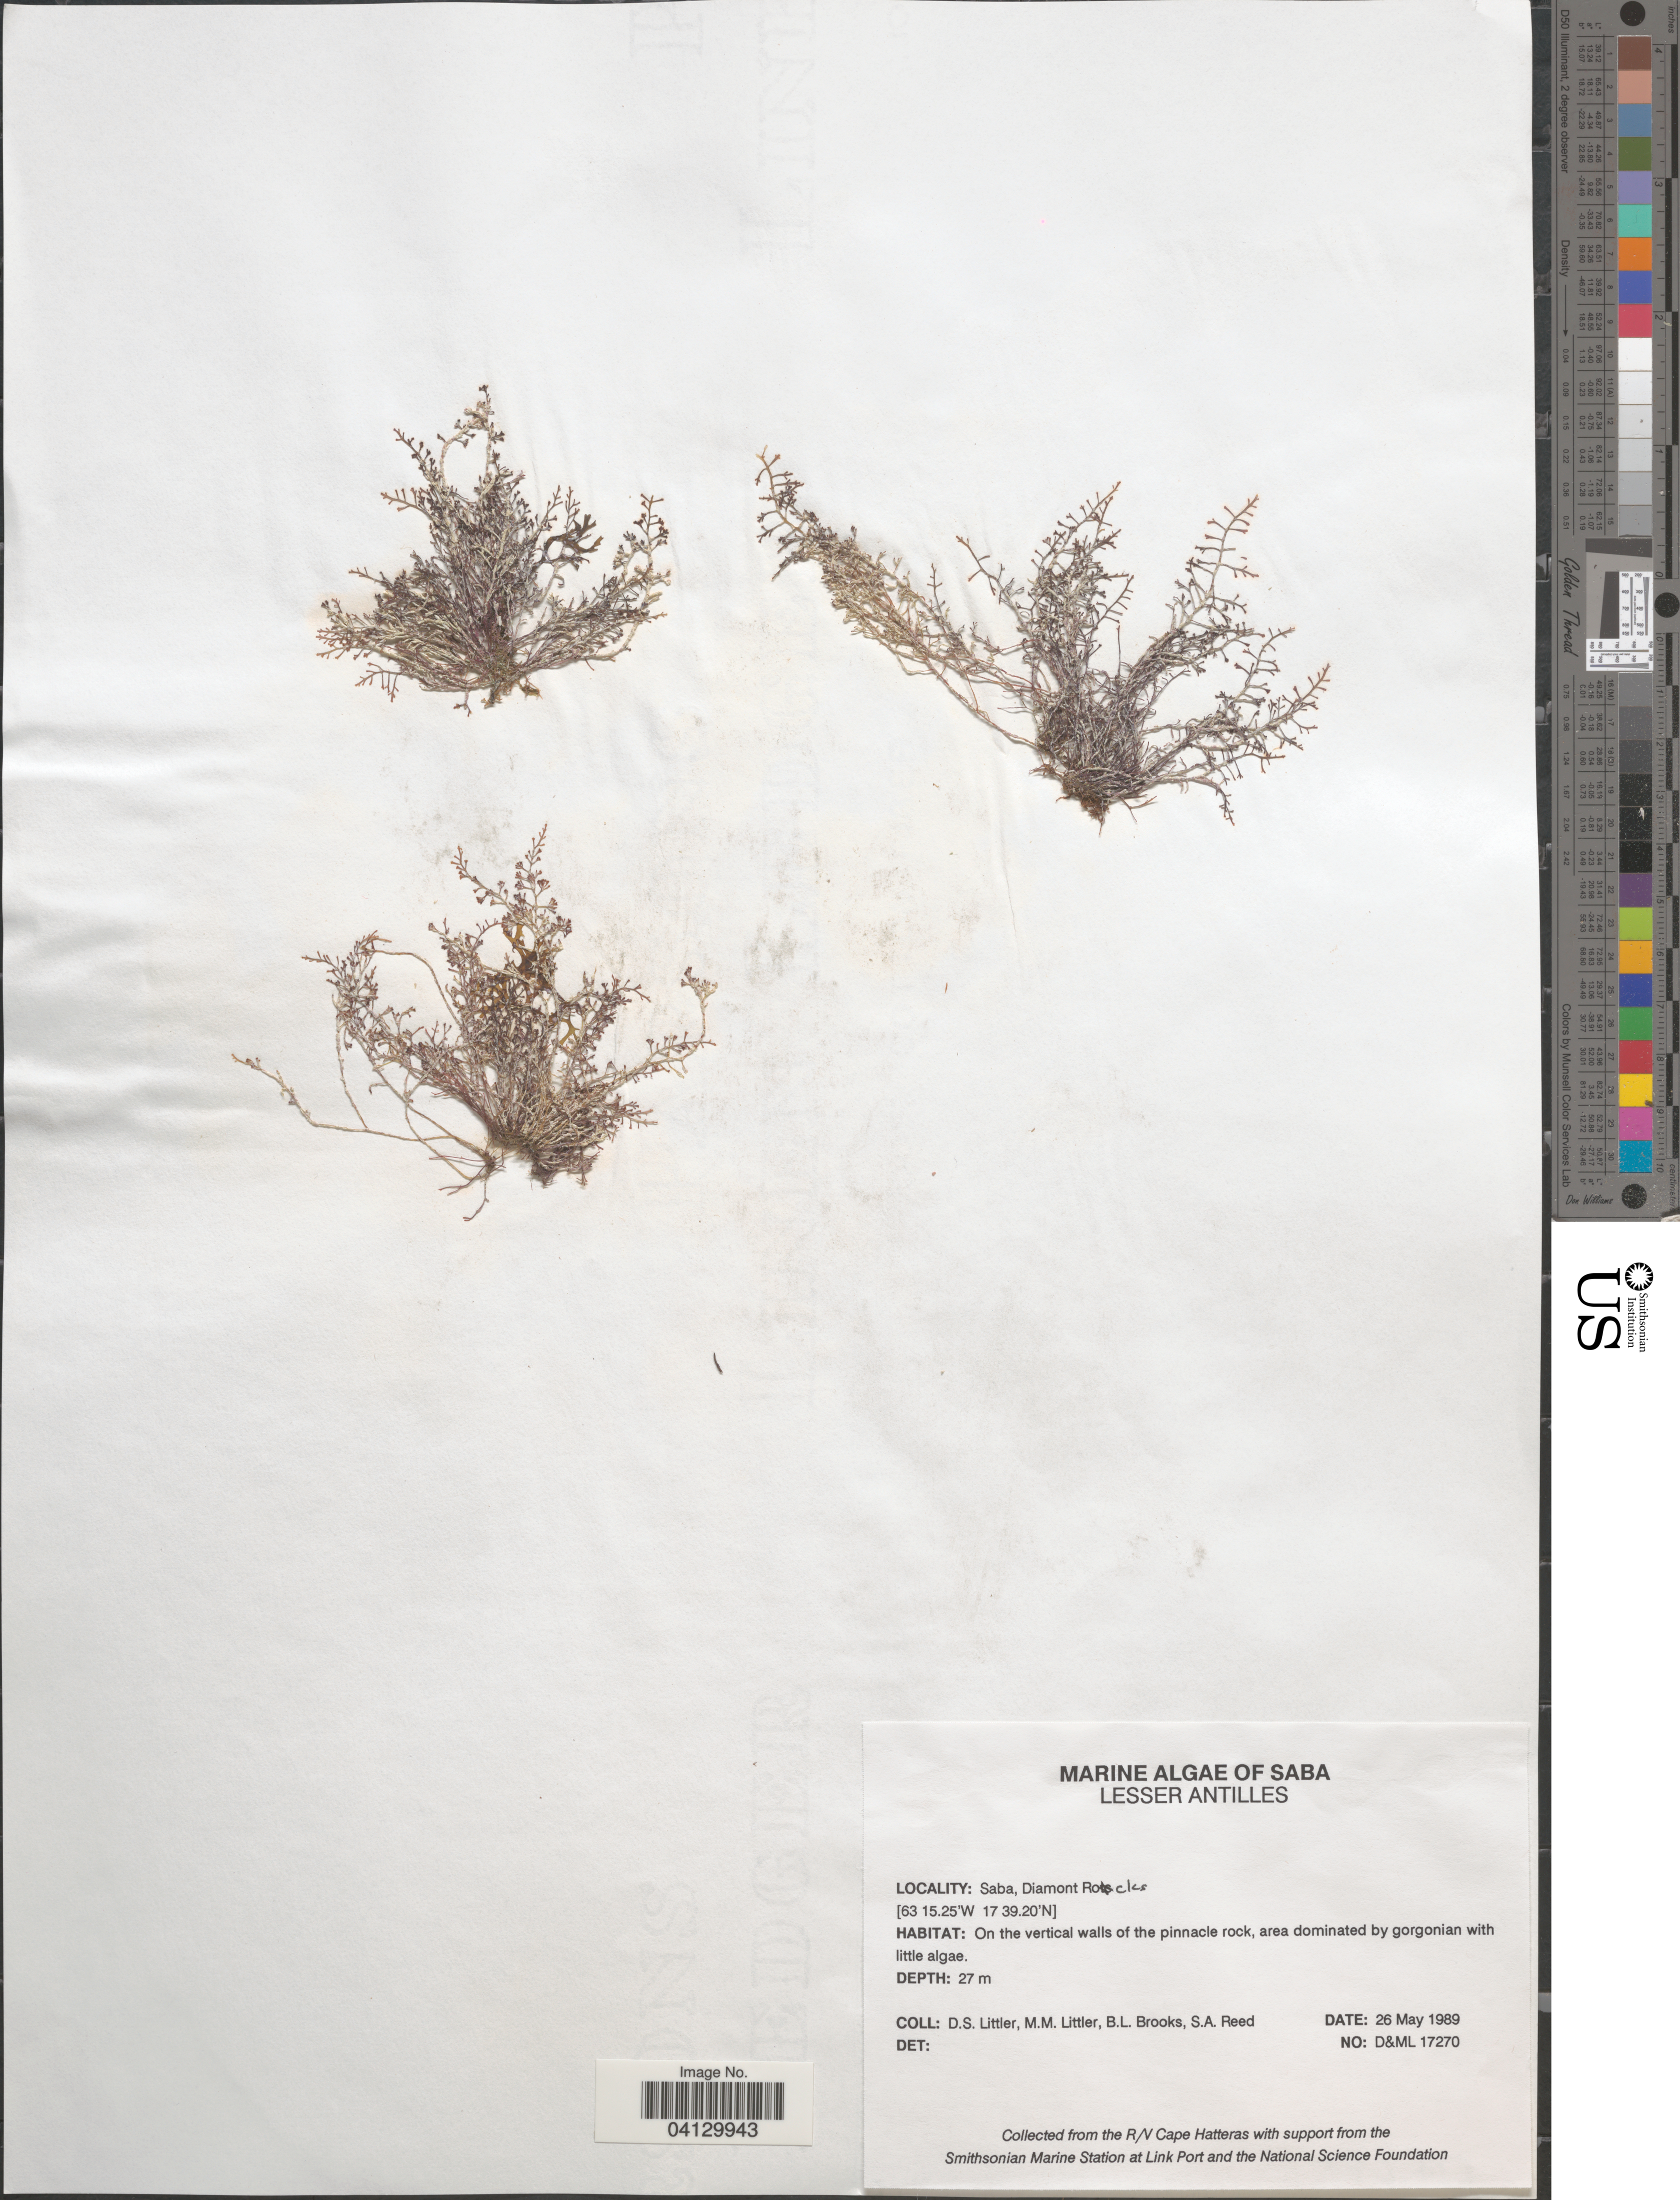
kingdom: Plantae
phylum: Rhodophyta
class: Florideophyceae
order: Corallinales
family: Corallinaceae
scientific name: Crustose Coralline Algae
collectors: D. S. Littler, B. Brooks & S. Reed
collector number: D&ML17270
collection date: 1989-05-26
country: Netherlands Antilles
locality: Lesser Antilles. Saba, Diamont Rocks.